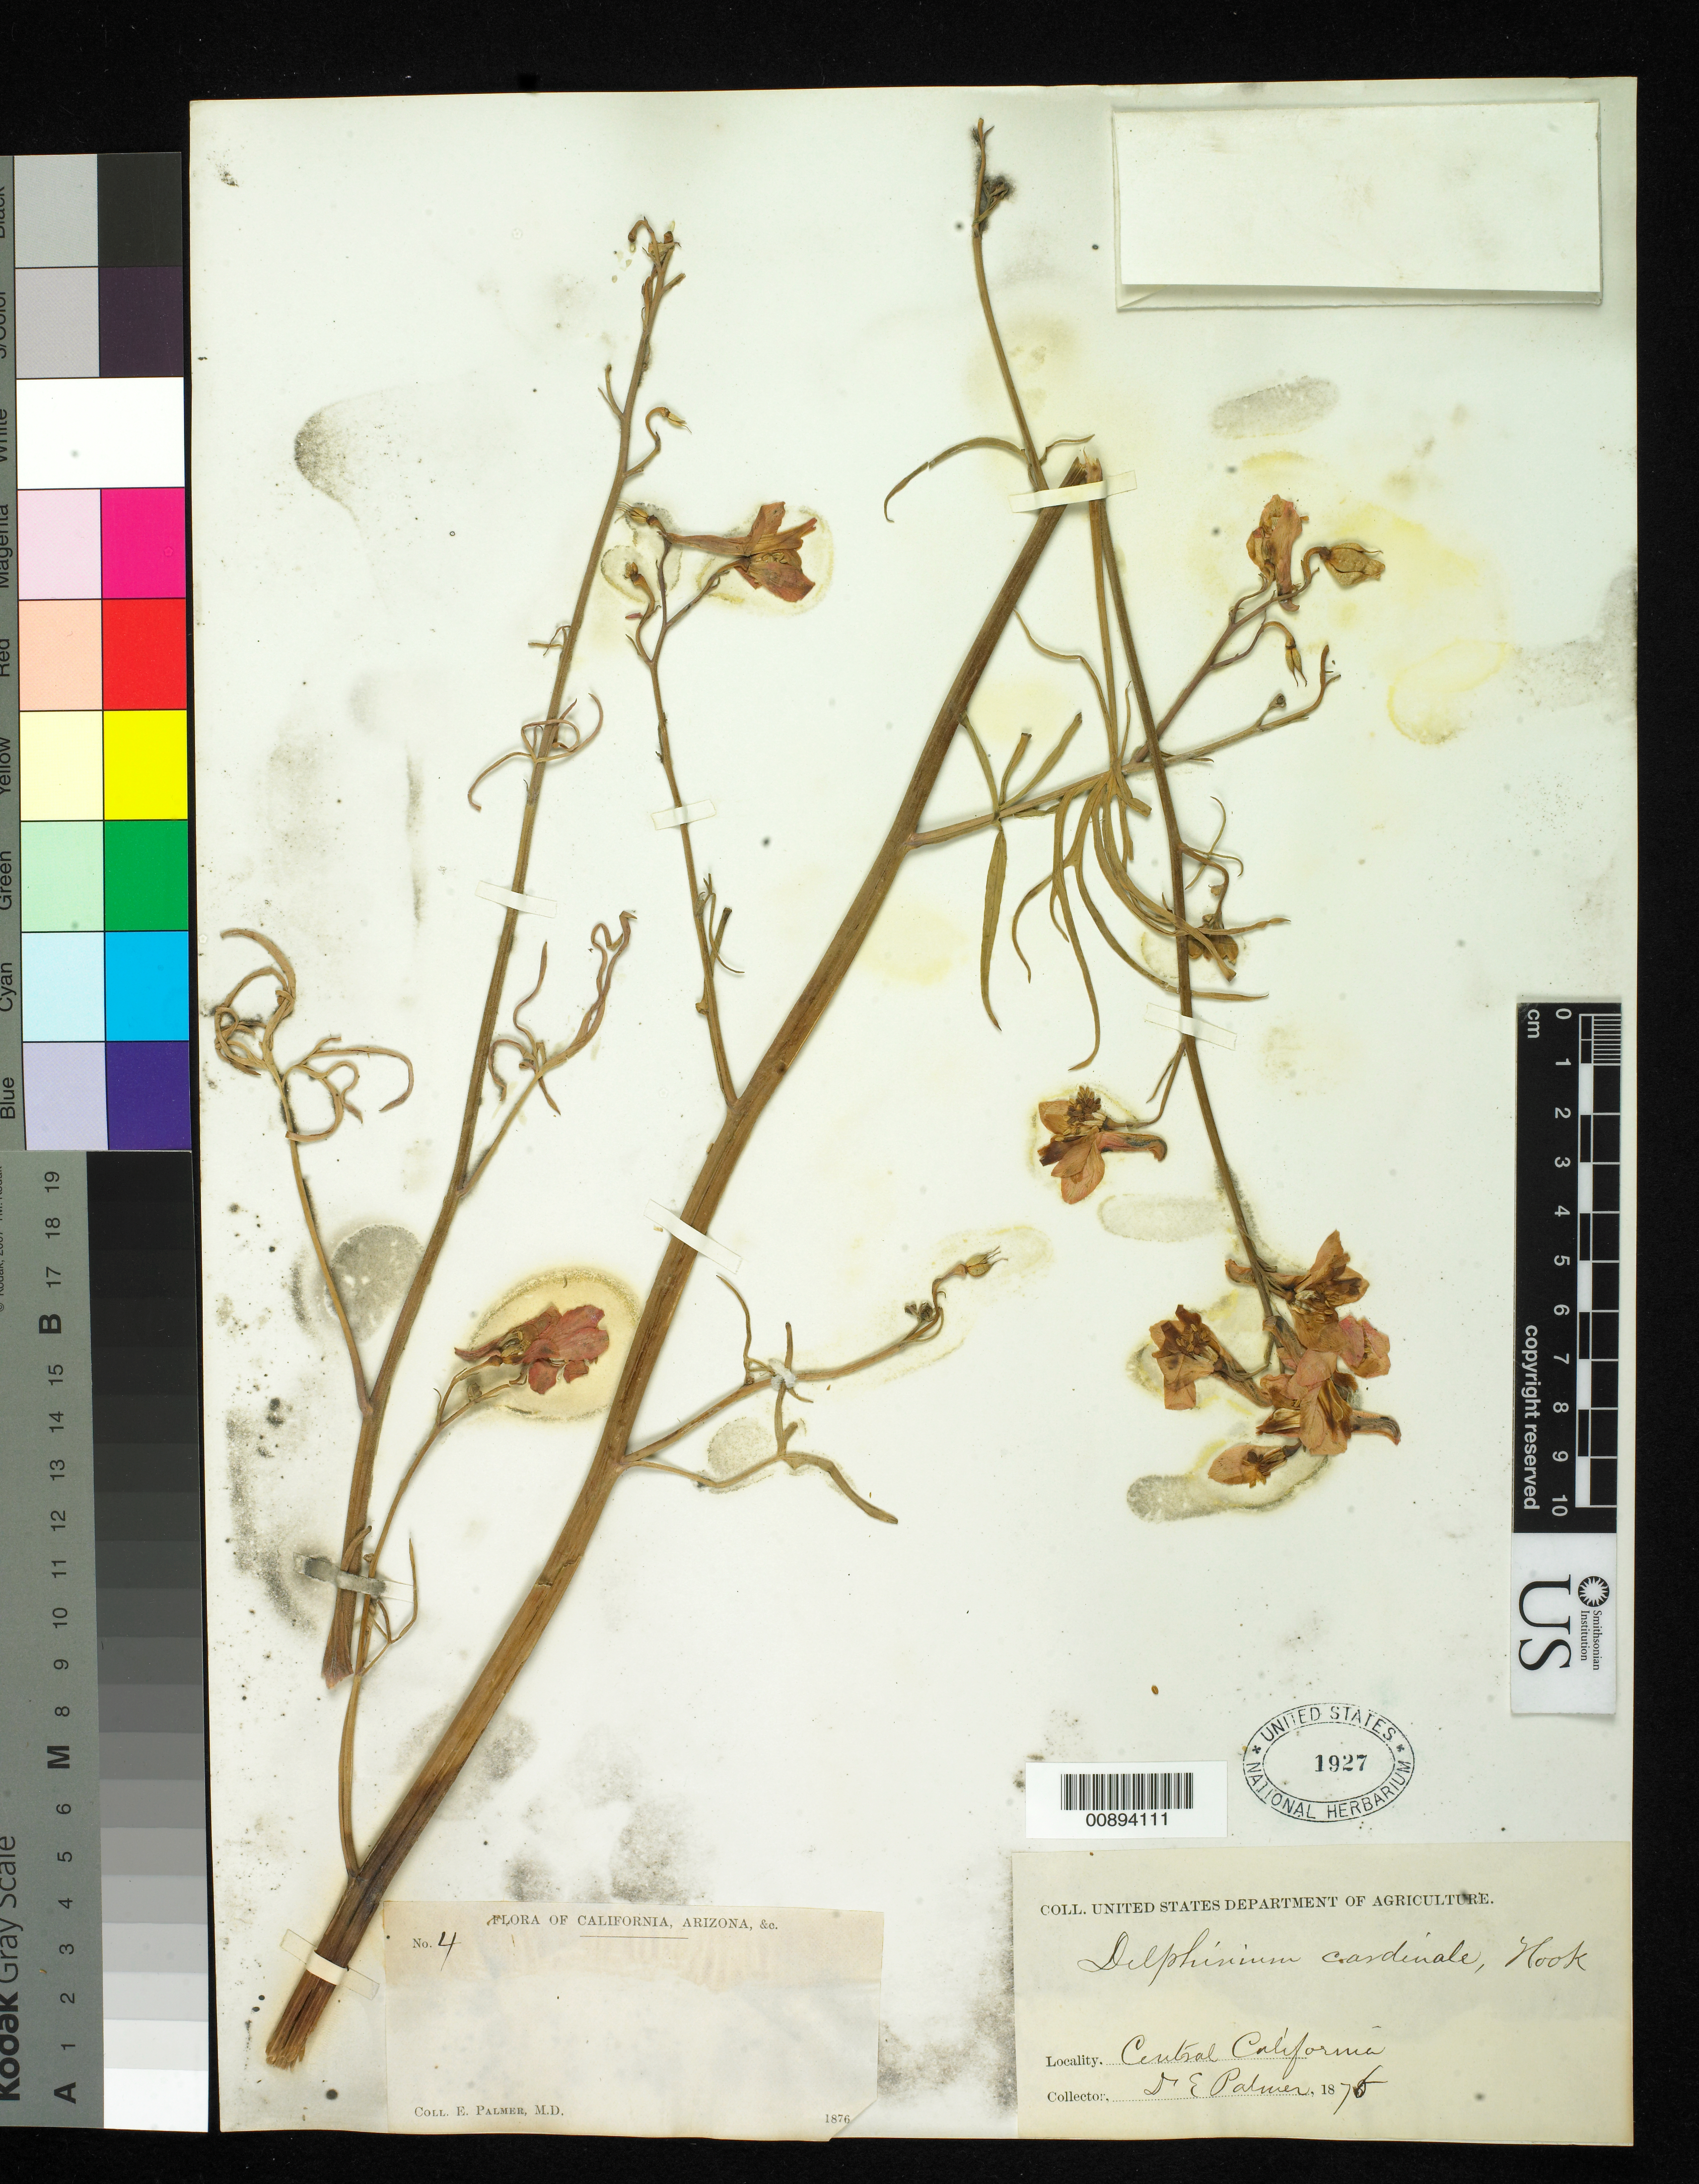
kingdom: Plantae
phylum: Tracheophyta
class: Magnoliopsida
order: Ranunculales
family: Ranunculaceae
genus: Delphinium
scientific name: Delphinium cardinale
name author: Hook.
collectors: E. Palmer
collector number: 4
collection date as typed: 1876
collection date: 1876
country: United States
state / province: California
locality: Central California.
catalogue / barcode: US 1927